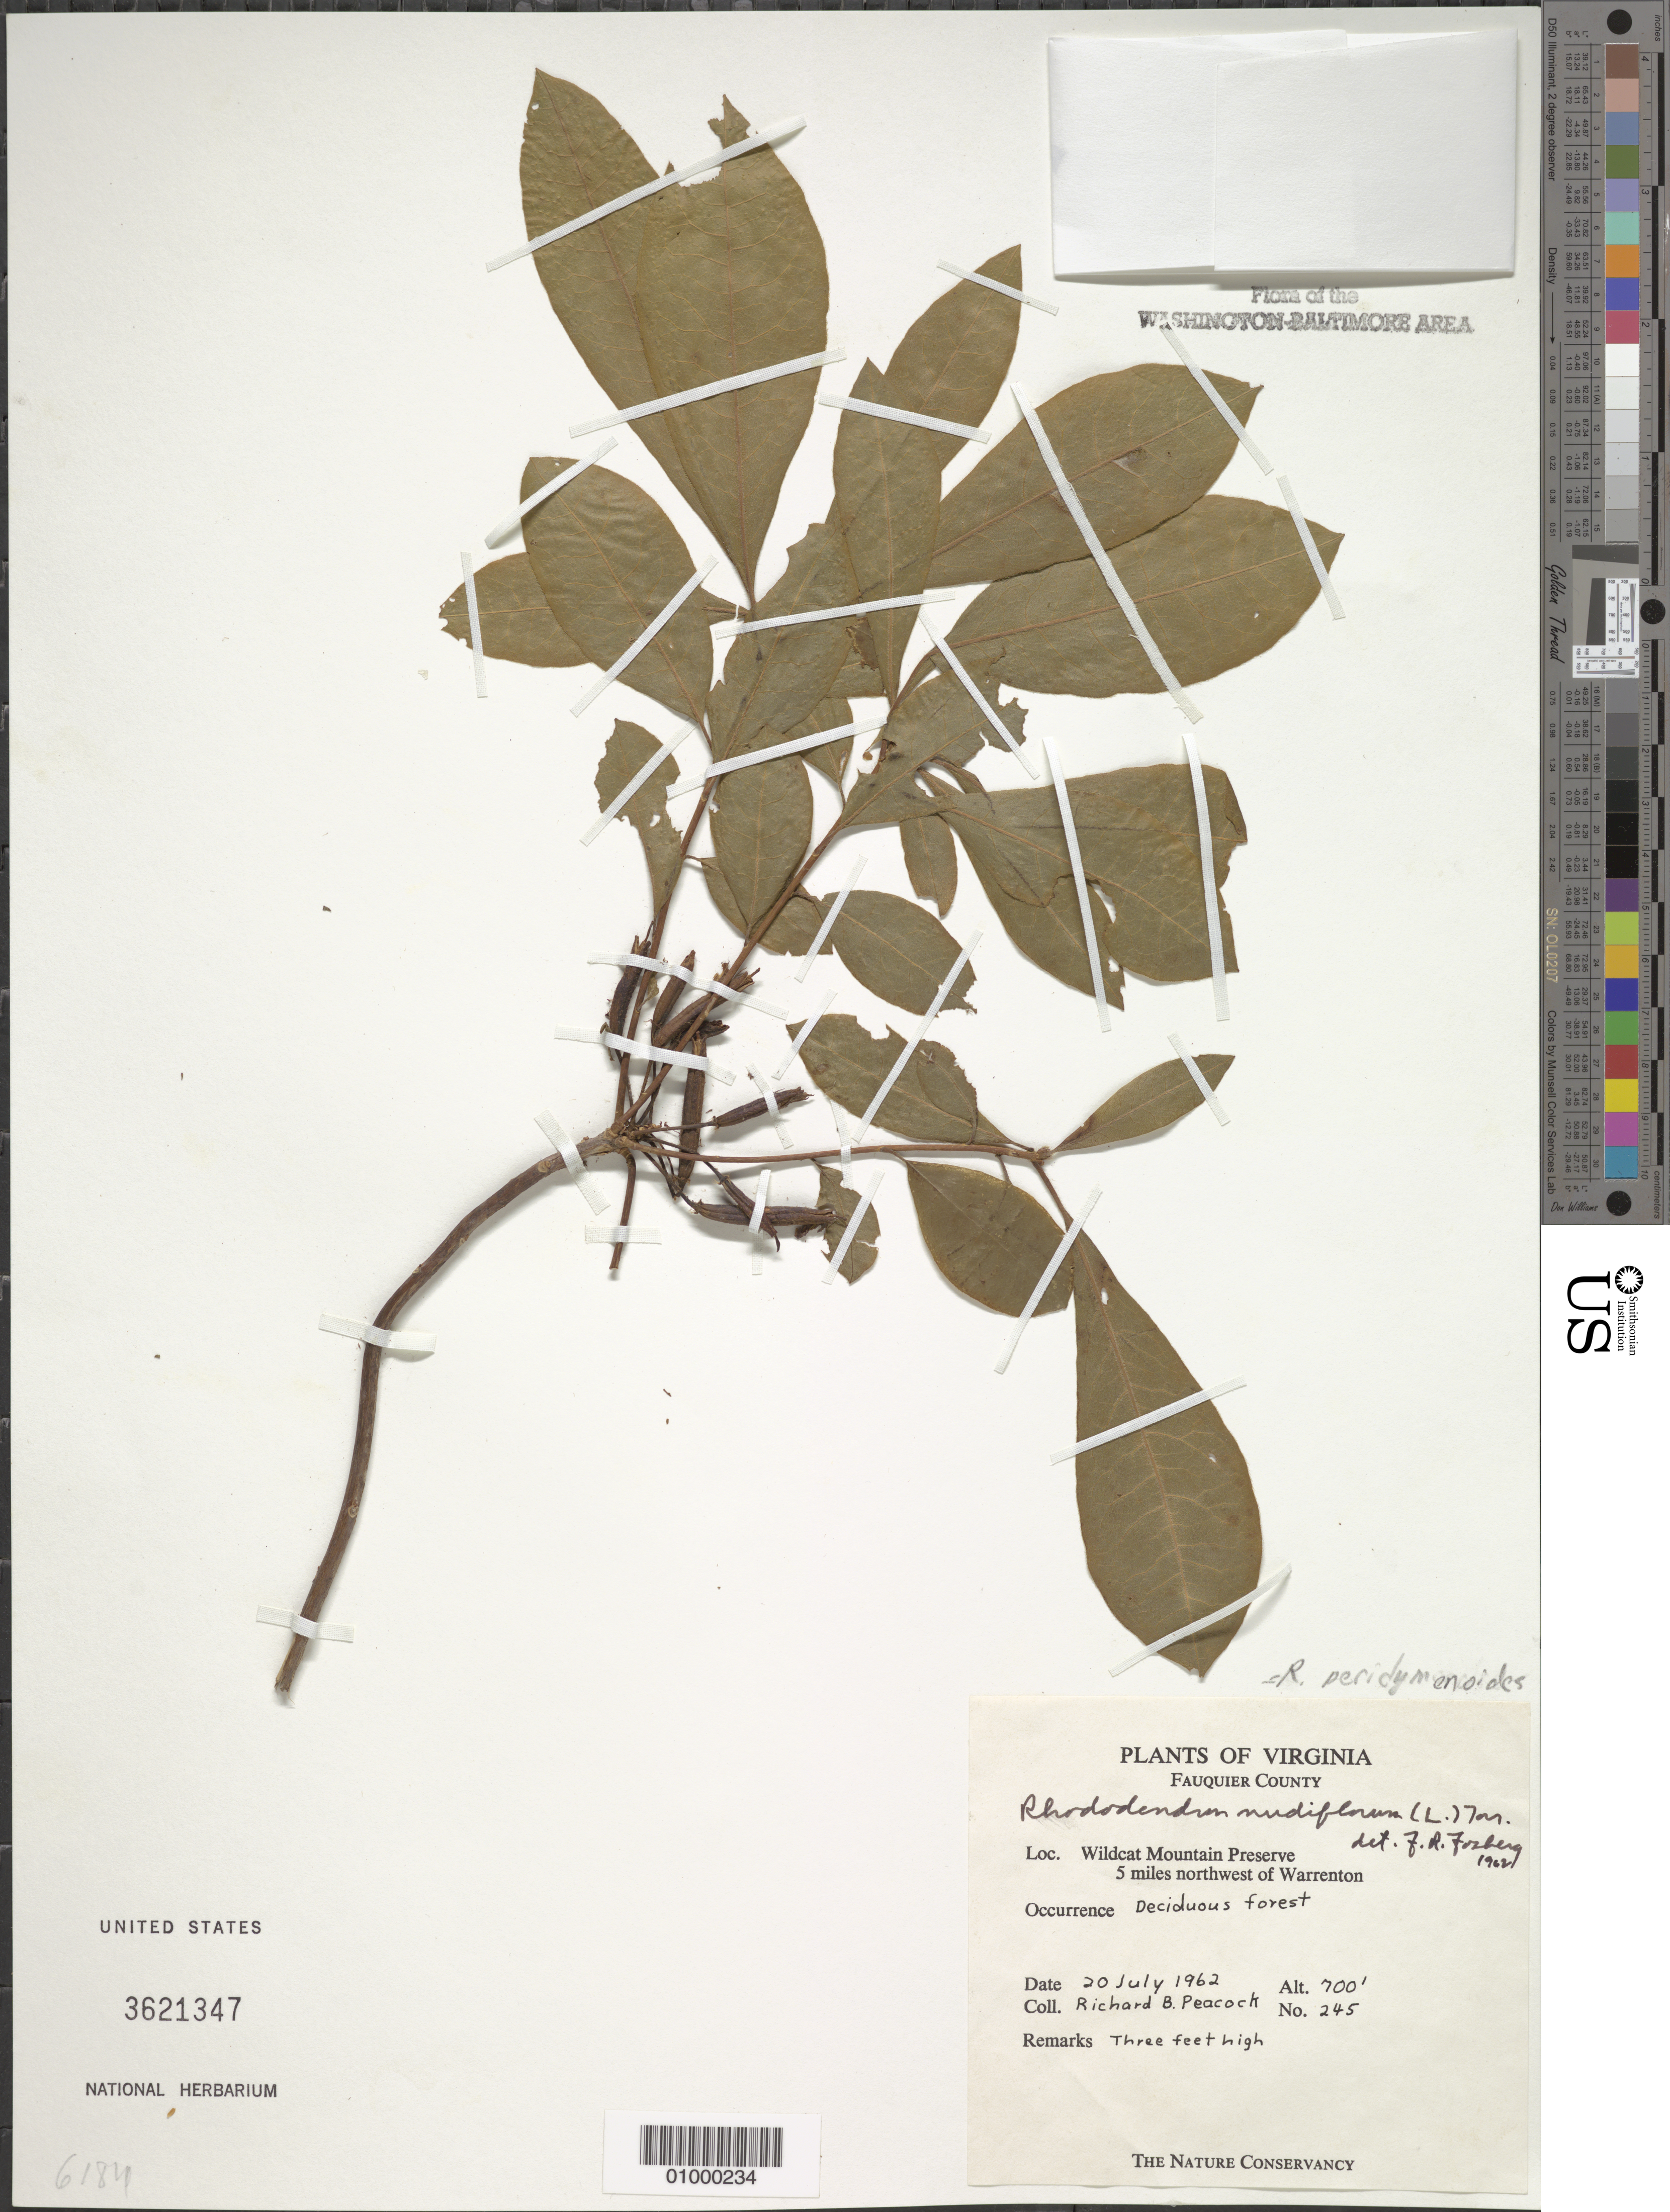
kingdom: Plantae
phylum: Tracheophyta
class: Magnoliopsida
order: Ericales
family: Ericaceae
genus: Rhododendron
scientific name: Rhododendron periclymenoides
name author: (Michx.) Shinners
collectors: R. Peacock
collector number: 245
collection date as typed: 20 Jul 1962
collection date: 1962-07-20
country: United States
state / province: Virginia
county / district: Fauquier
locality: Wildcat Mountain Preserve, 5 miles northwest of Warrenton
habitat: deciduous forest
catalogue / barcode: US 3621347